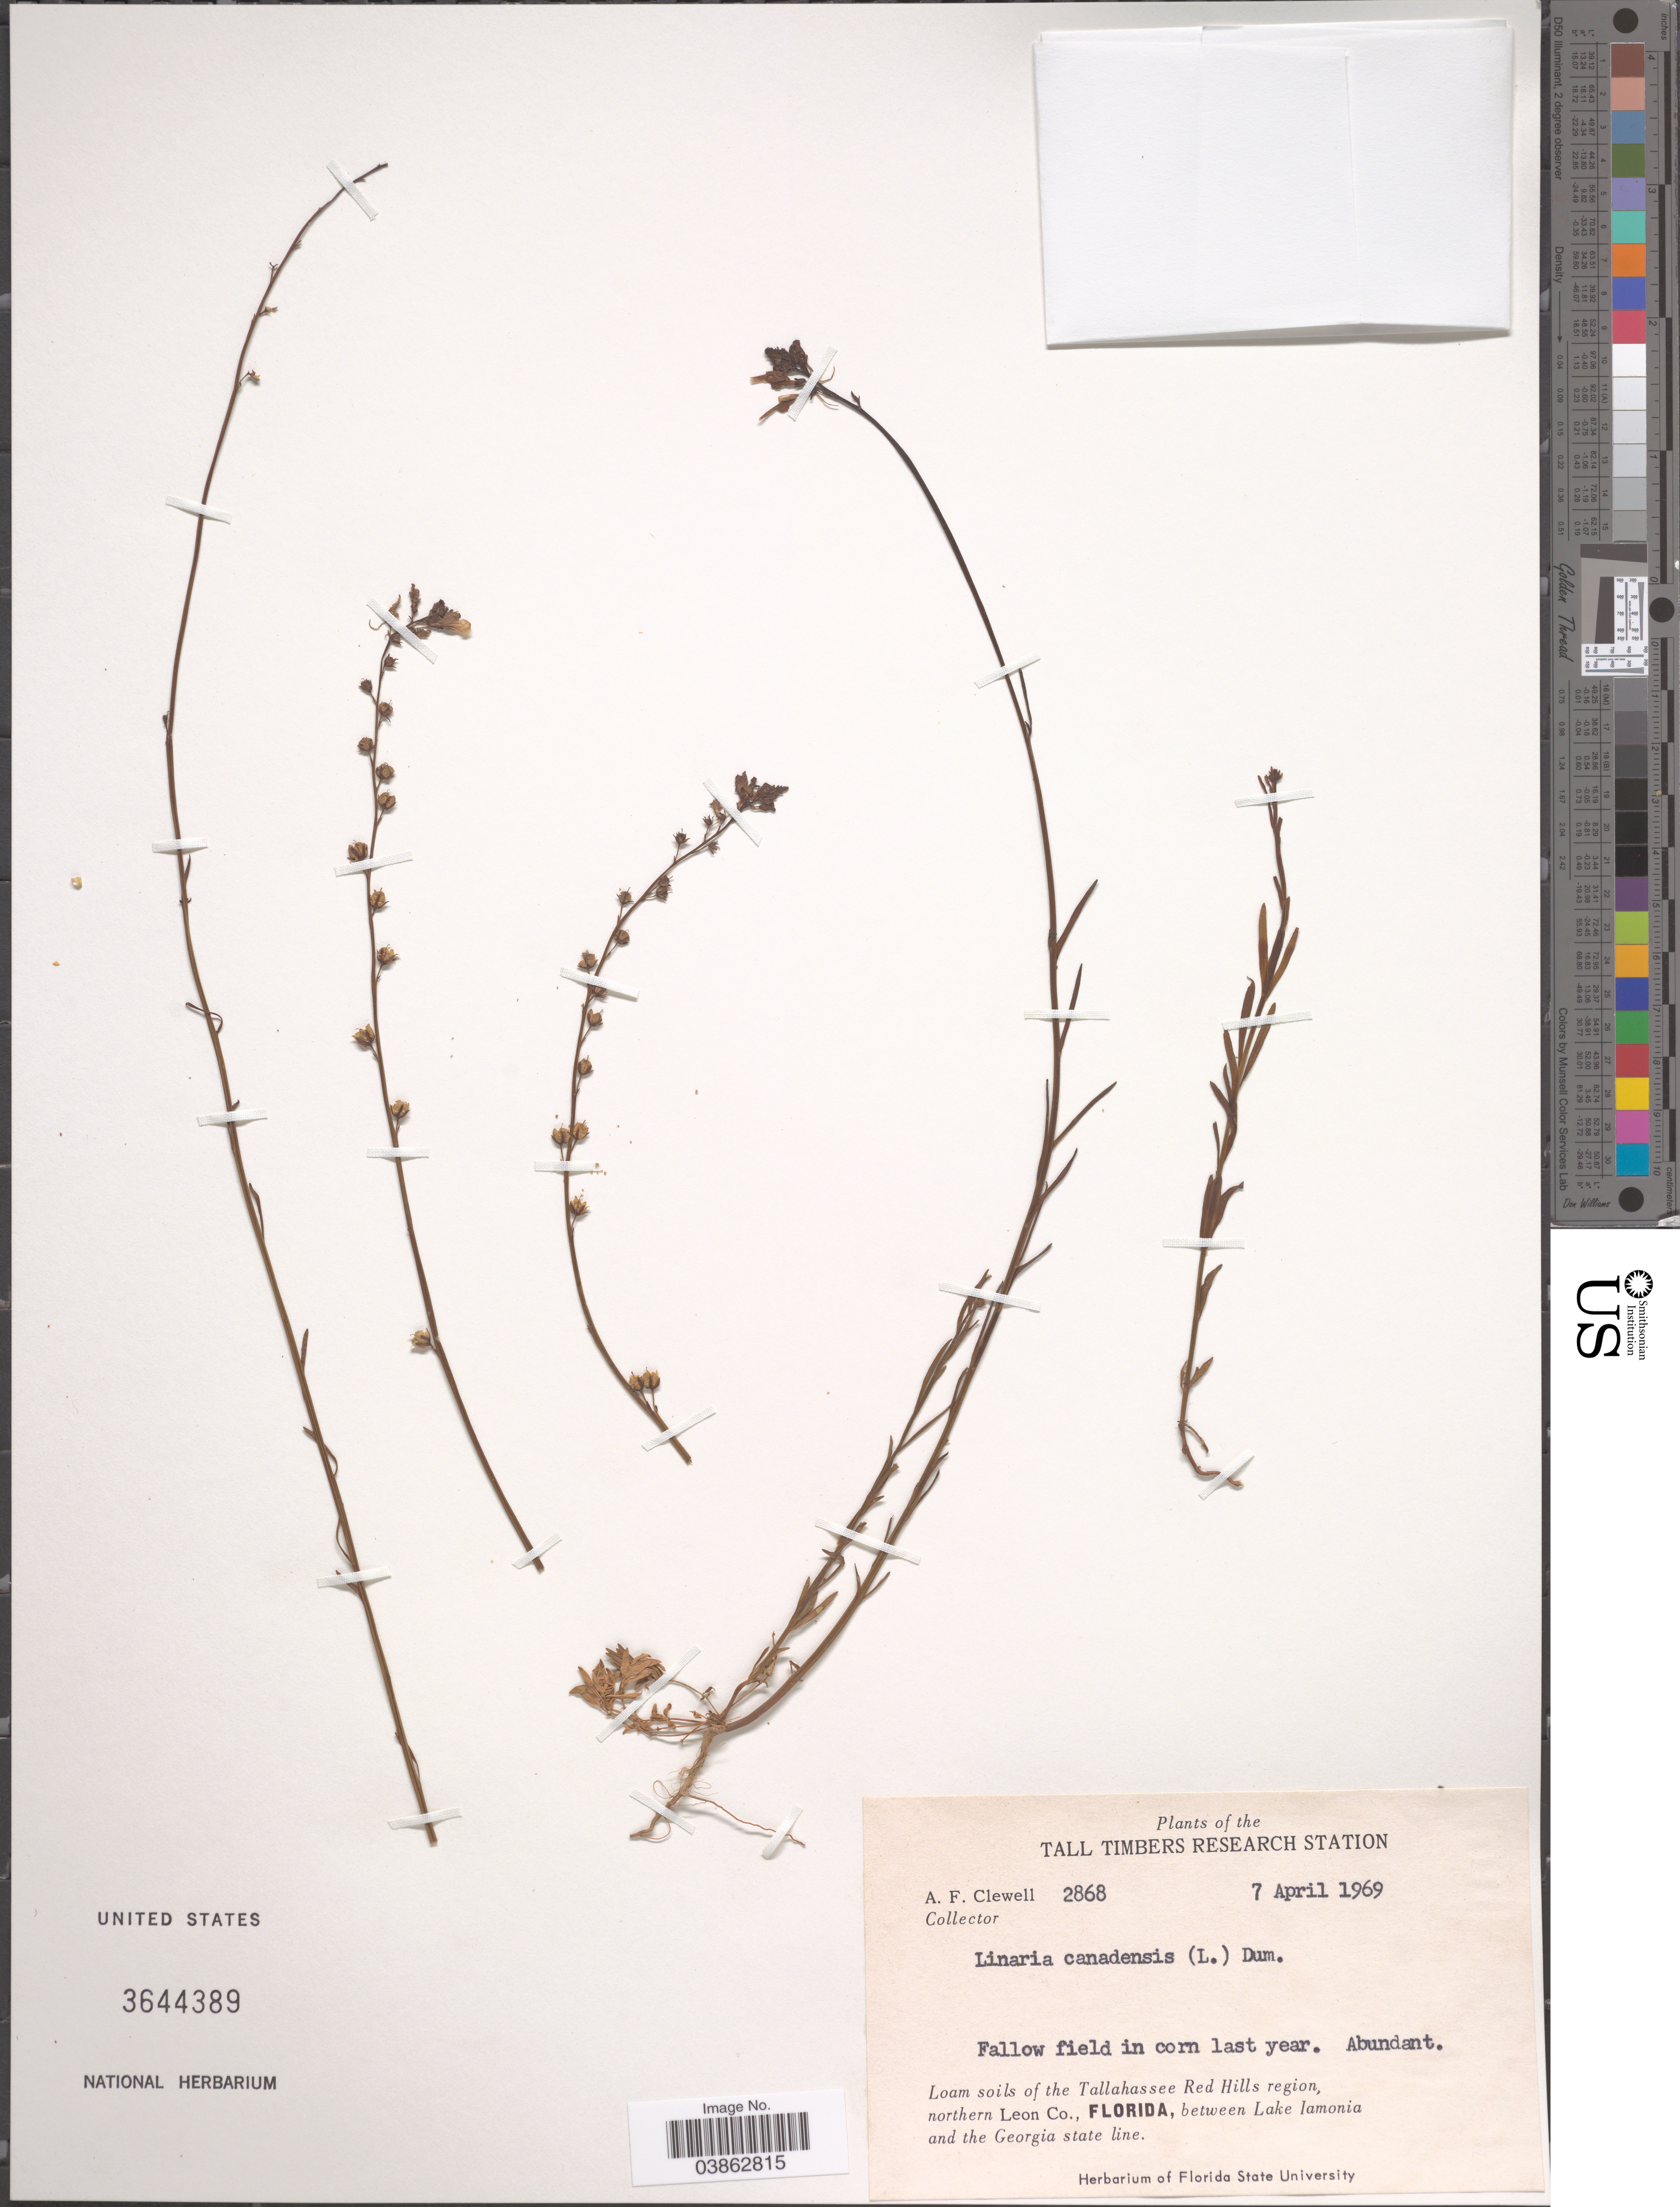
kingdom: Plantae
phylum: Tracheophyta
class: Magnoliopsida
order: Lamiales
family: Plantaginaceae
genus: Linaria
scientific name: Linaria canadensis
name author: (L.) Dum. Cours.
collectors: A. Clewell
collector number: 2868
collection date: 1969-04-07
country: United States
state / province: Florida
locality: Loam soils of the Tallahassee Red Hills region, northern Leon Co., between Lake Iamonia and the Georgia state line.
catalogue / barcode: US 3644389